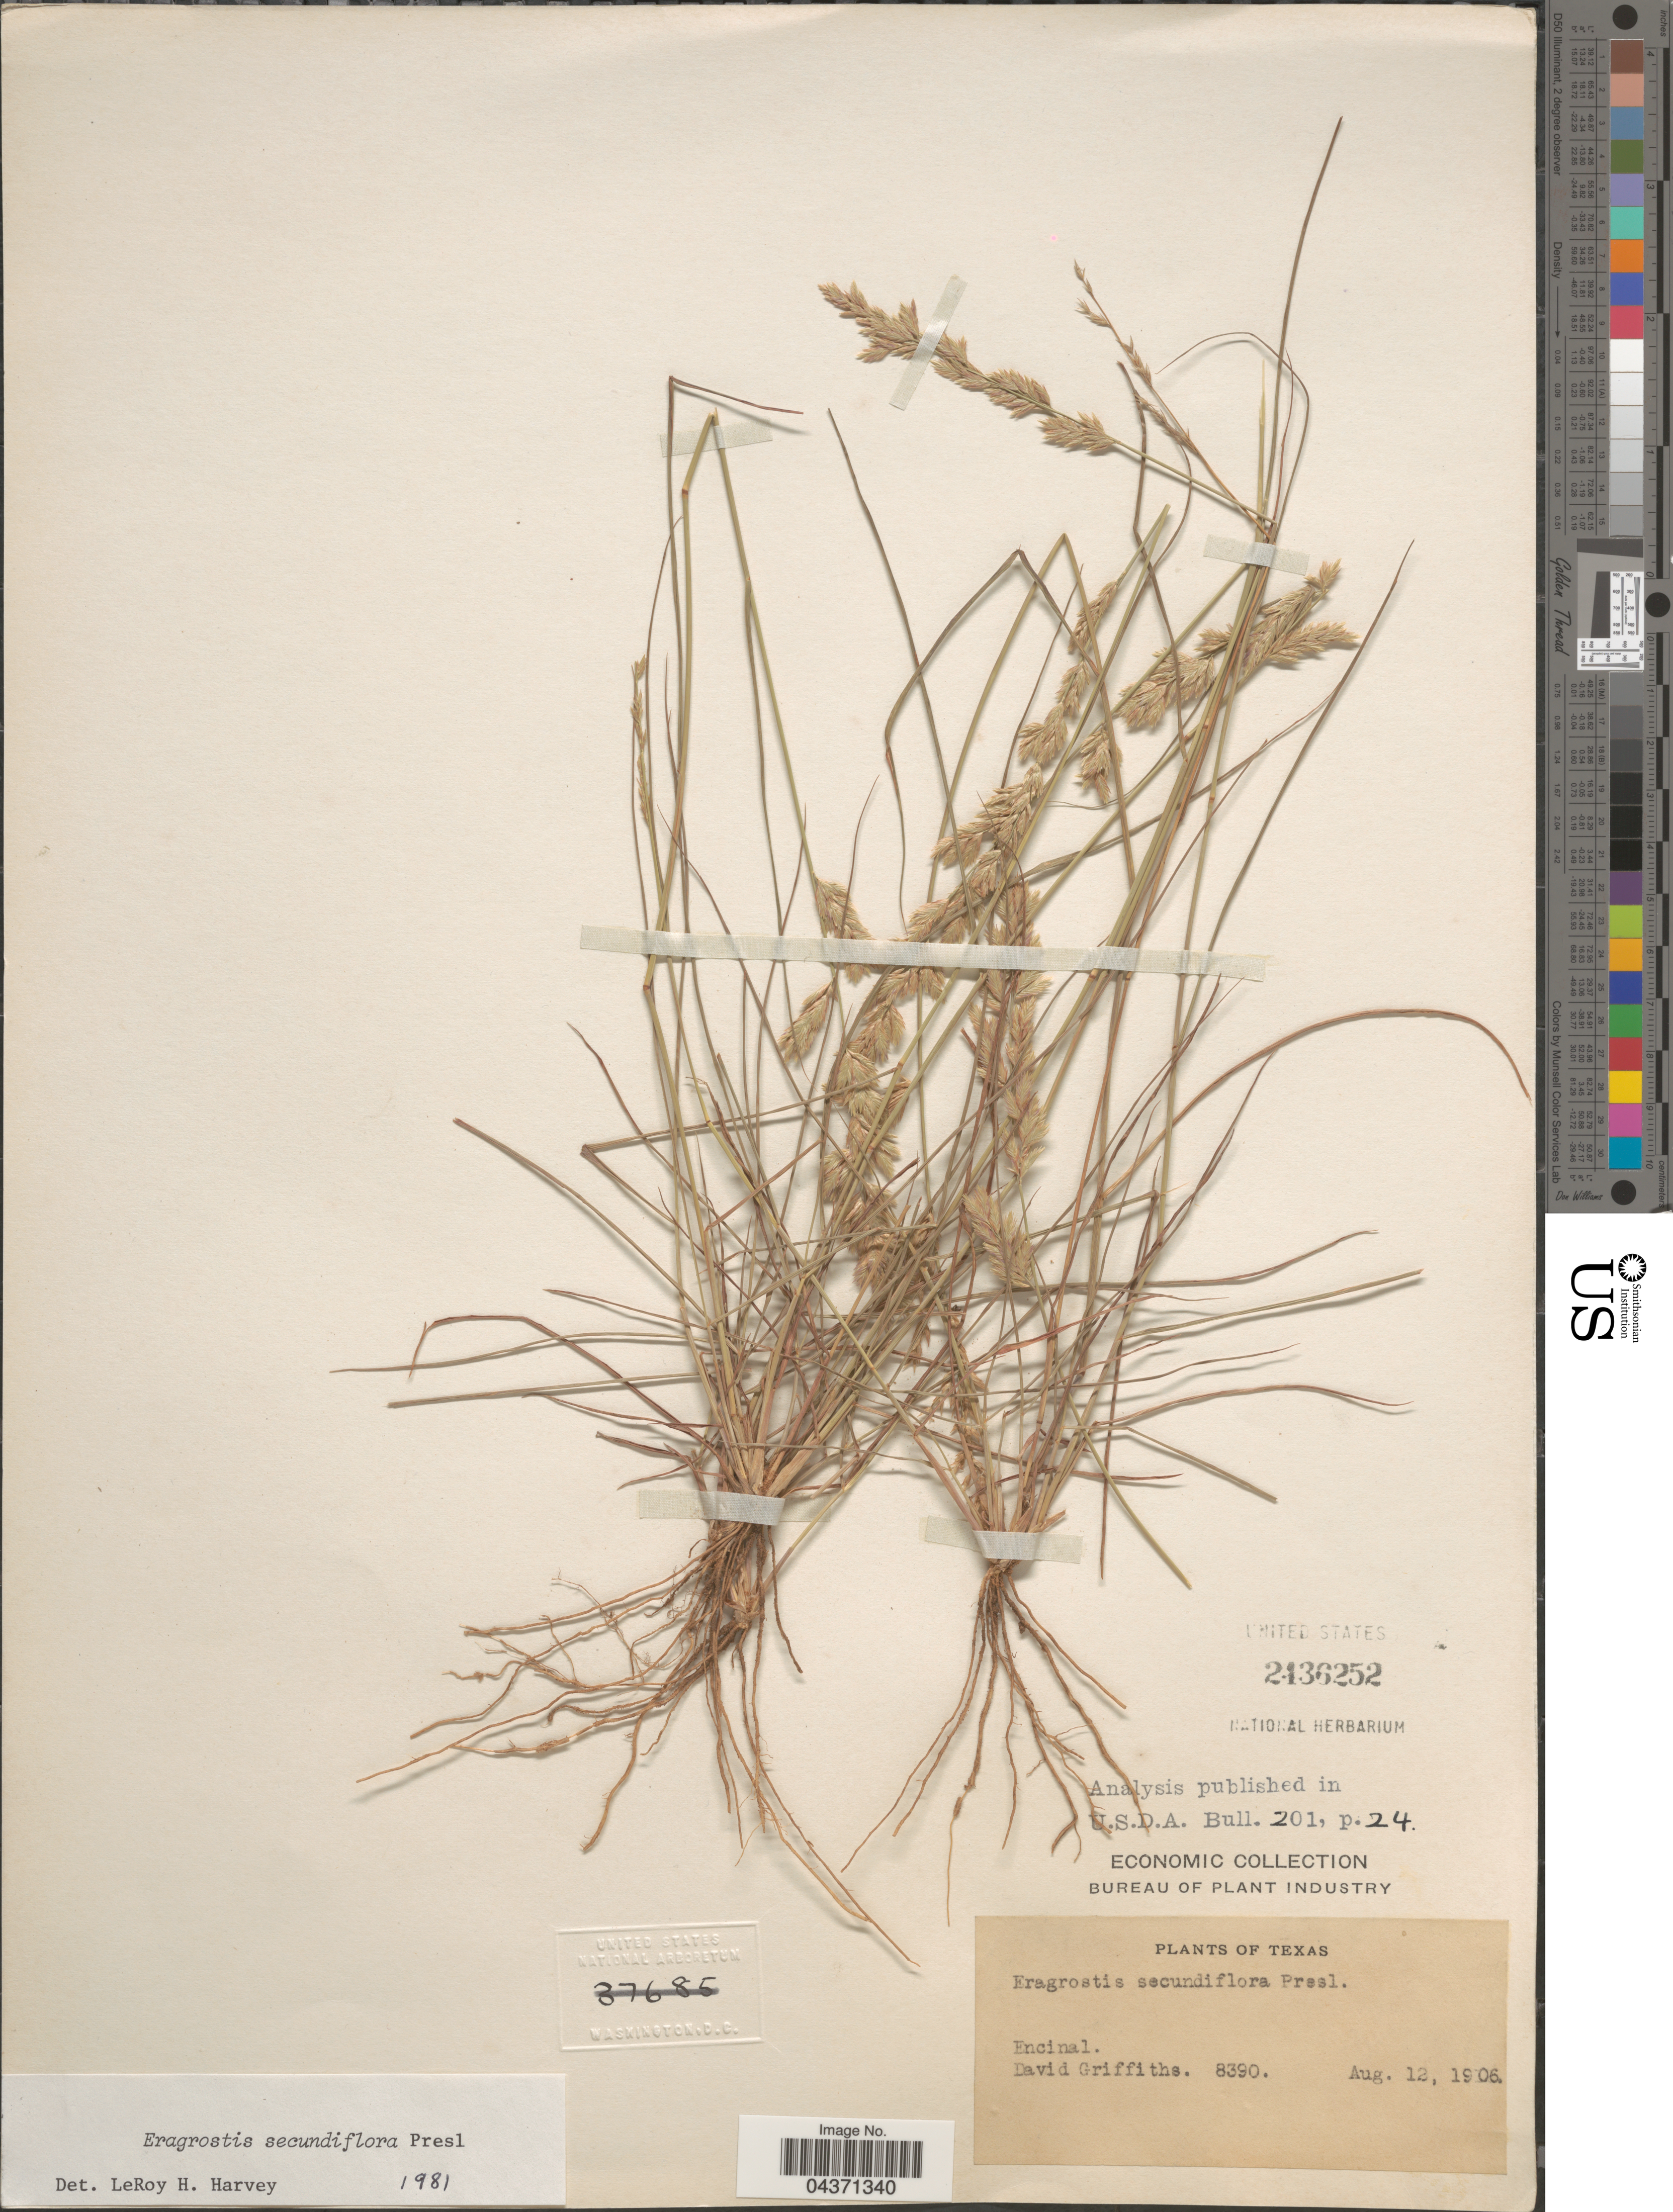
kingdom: Plantae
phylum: Tracheophyta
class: Liliopsida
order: Poales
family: Poaceae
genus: Eragrostis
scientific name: Eragrostis secundiflora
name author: J. Presl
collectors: D. Griffiths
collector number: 8390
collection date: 1906-08-12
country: United States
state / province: Texas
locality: Encinal.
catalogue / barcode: US 2436252